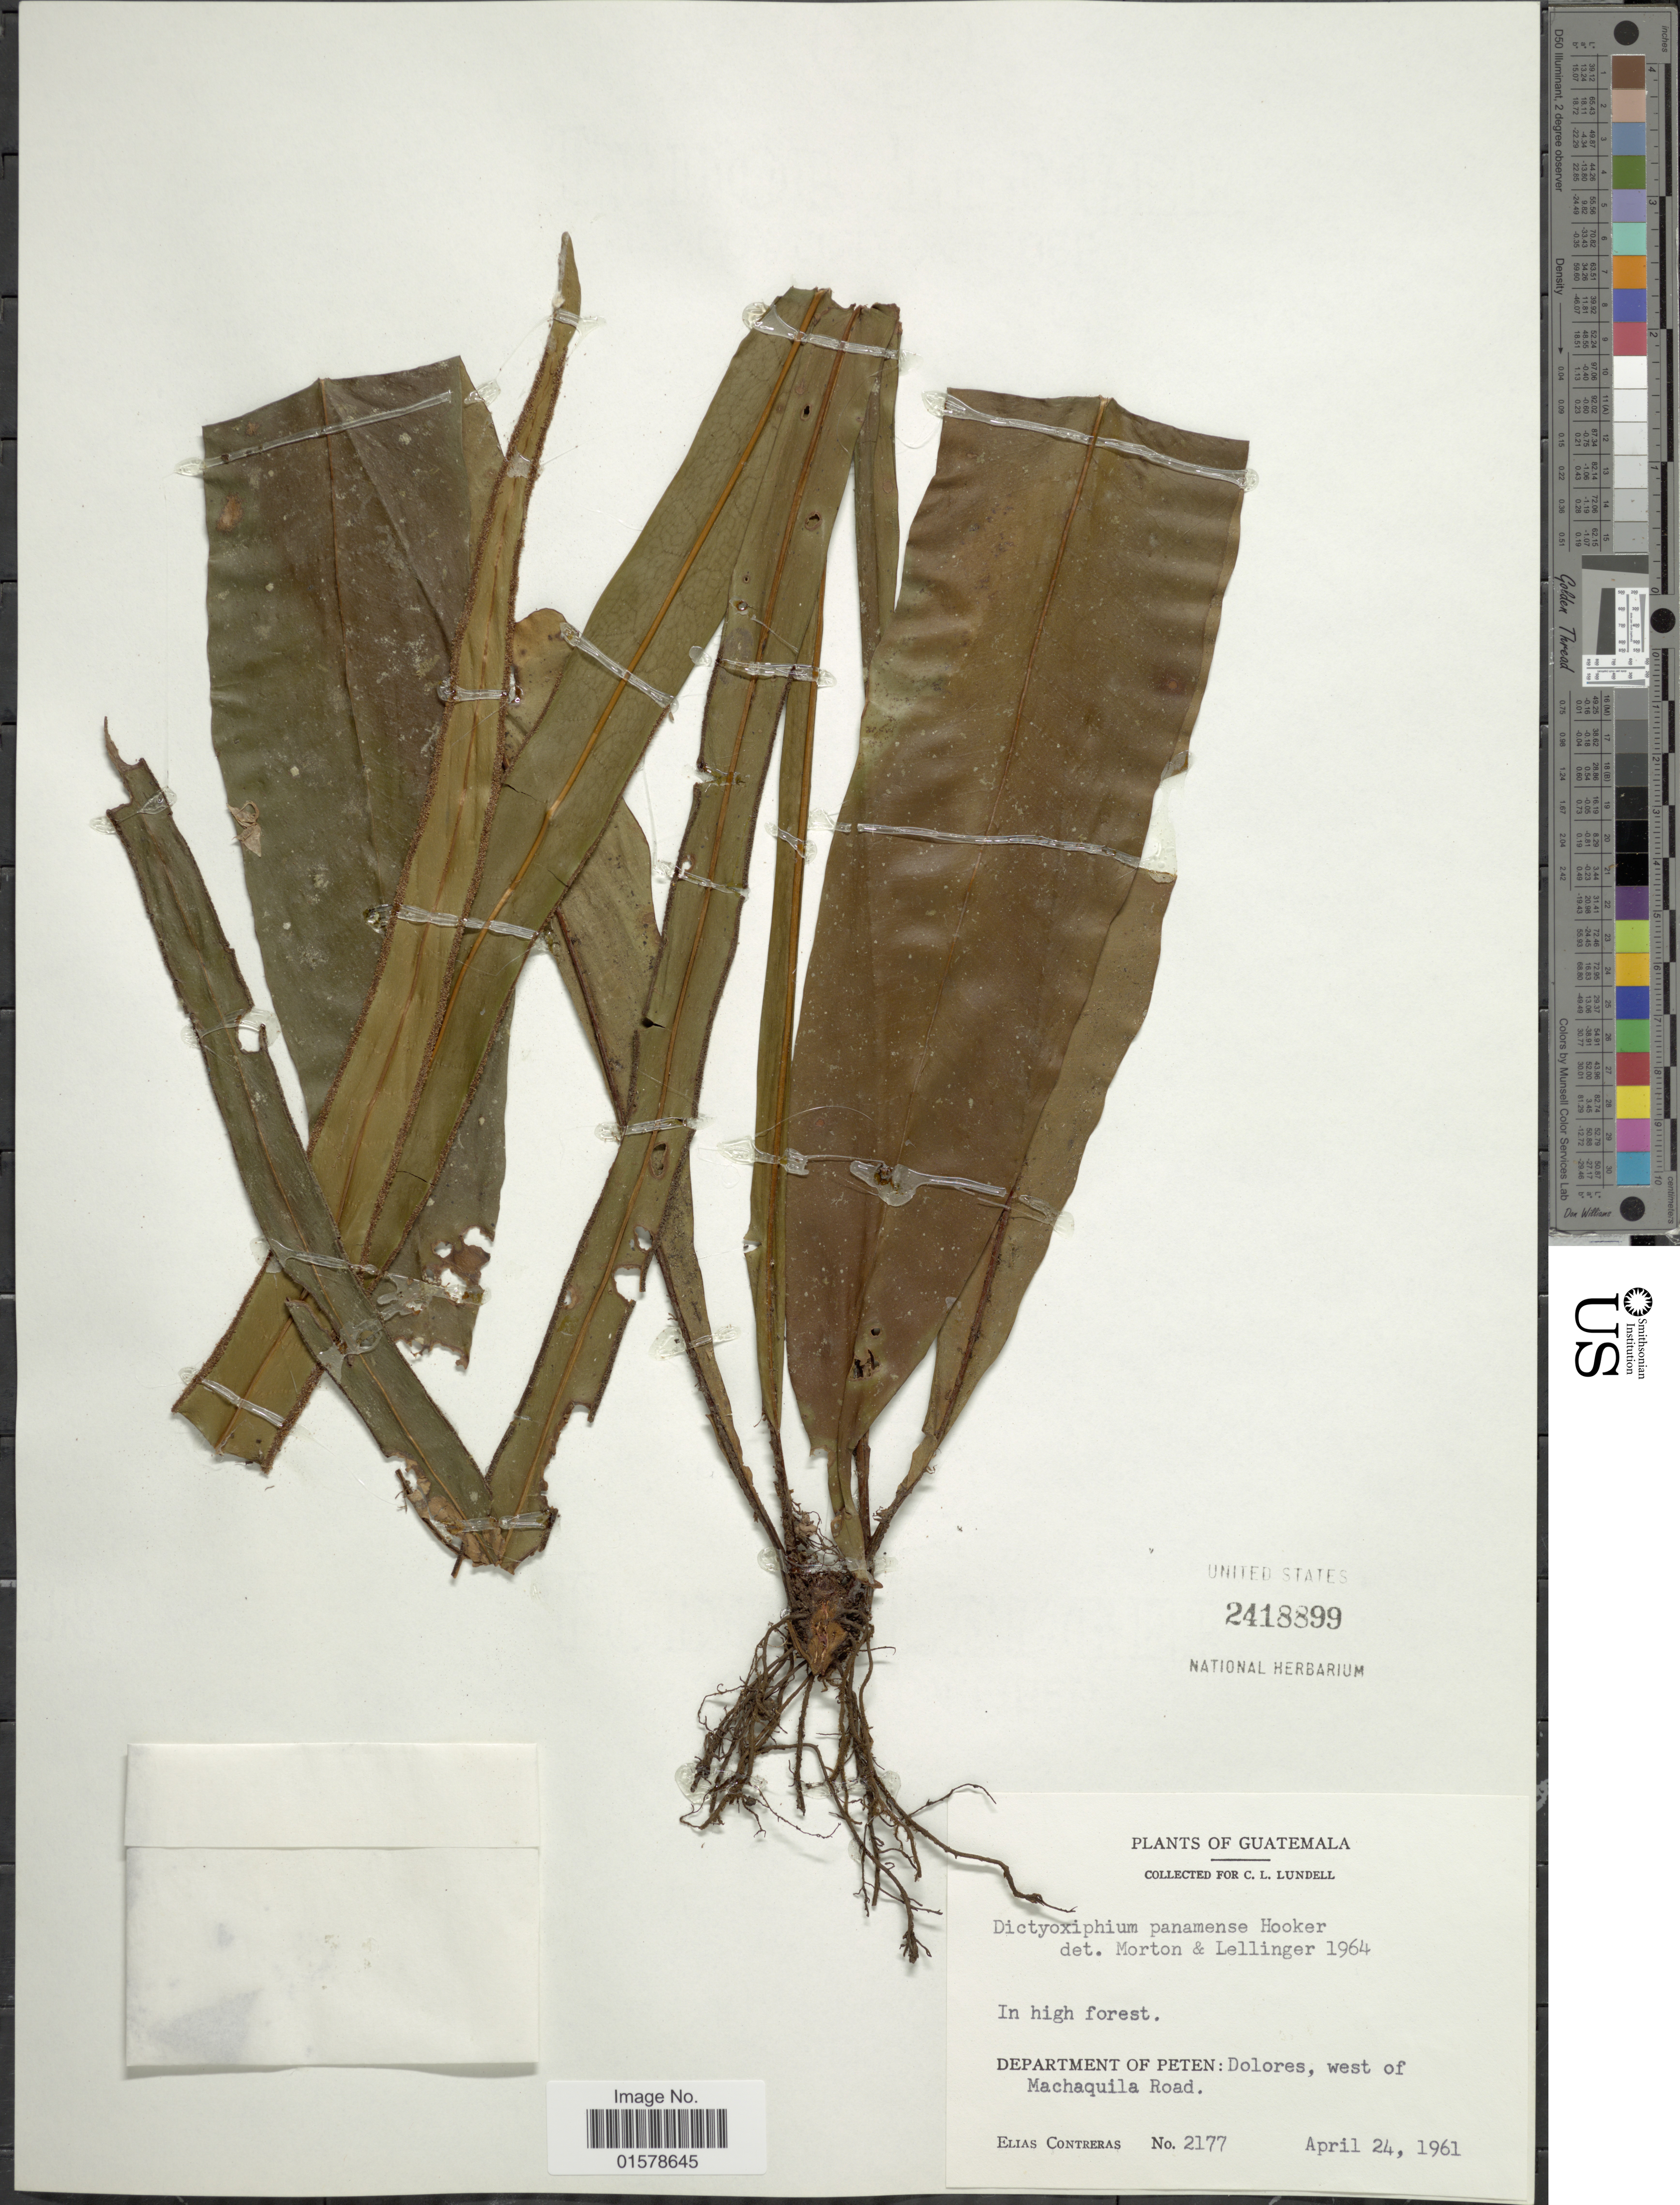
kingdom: Plantae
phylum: Tracheophyta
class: Polypodiopsida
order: Polypodiales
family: Tectariaceae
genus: Tectaria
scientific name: Tectaria panamensis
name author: (Hook.) R.M. Tryon & A.F. Tryon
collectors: E. Contreras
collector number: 2177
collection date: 1961-04-24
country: Guatemala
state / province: El Petén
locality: Department of Peten; Dolores, west of Machaquila Road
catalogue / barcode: US 2418899